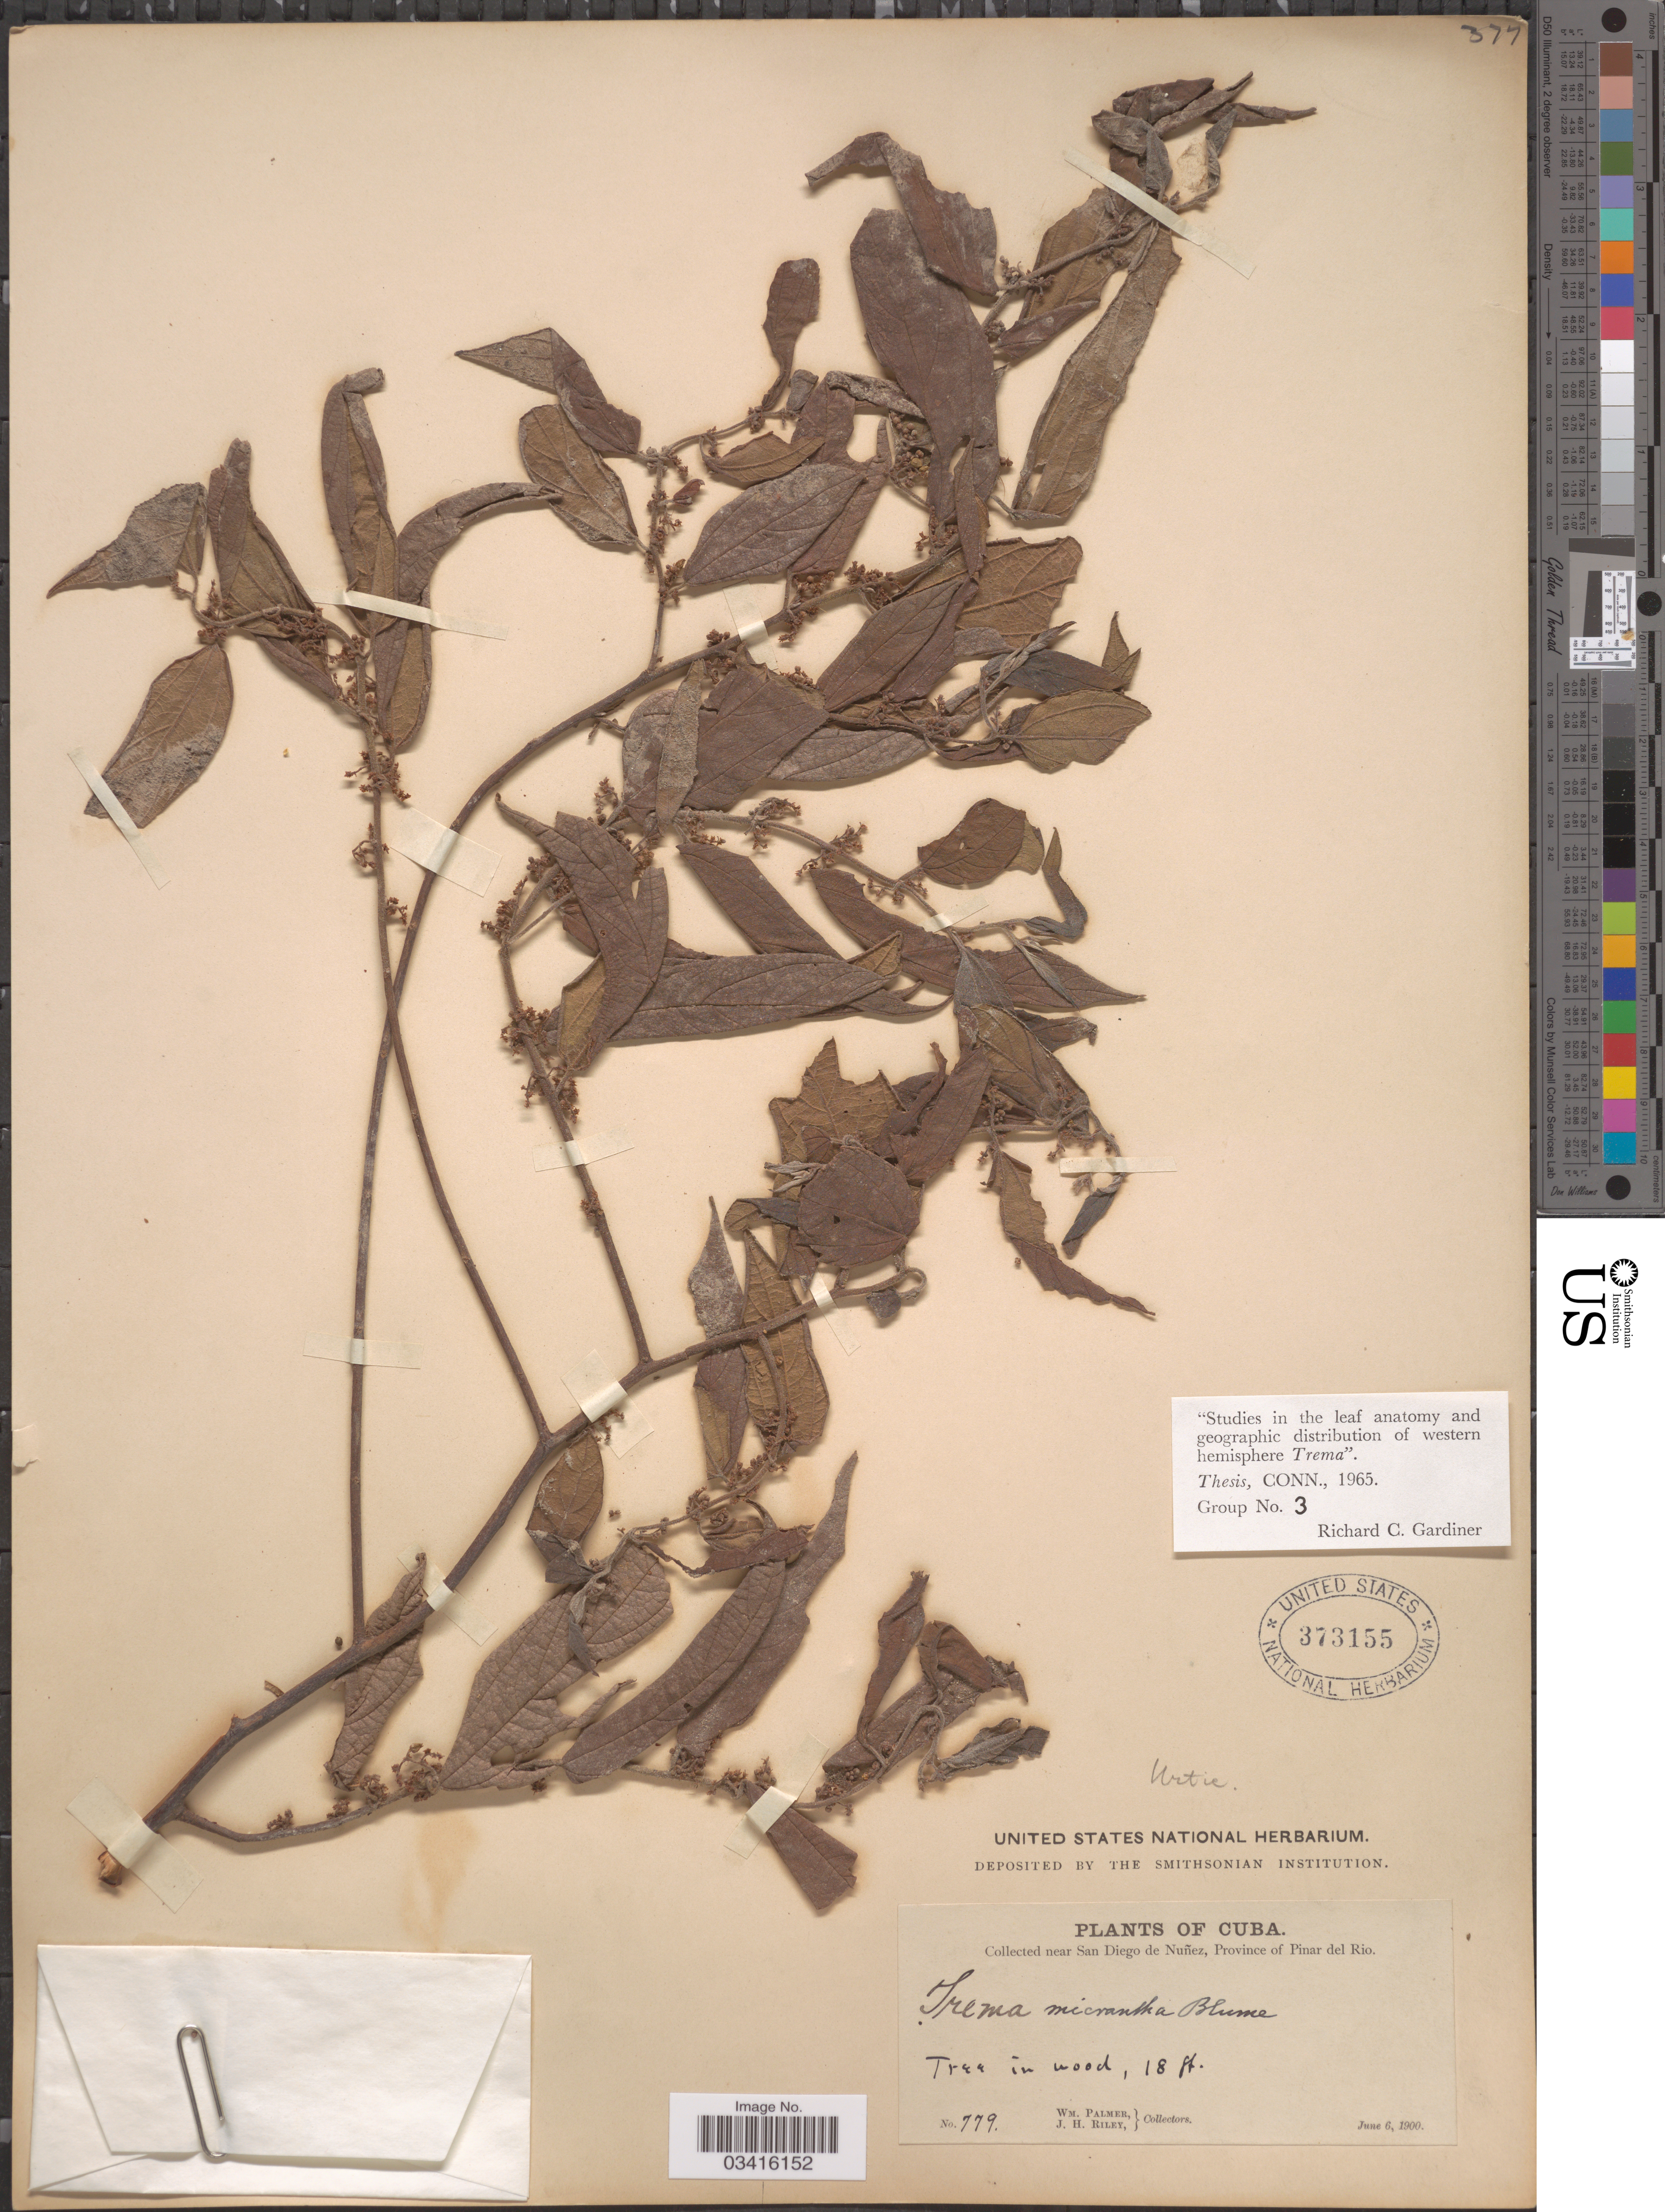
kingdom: Plantae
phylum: Tracheophyta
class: Magnoliopsida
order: Rosales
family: Cannabaceae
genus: Trema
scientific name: Trema micranthum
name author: (L.) Blume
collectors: W. Palmer & J. H. Riley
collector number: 779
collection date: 1900-06-06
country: Cuba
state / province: Pinar del Río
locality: Near San Diego de Nuñez.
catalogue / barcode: US 373155